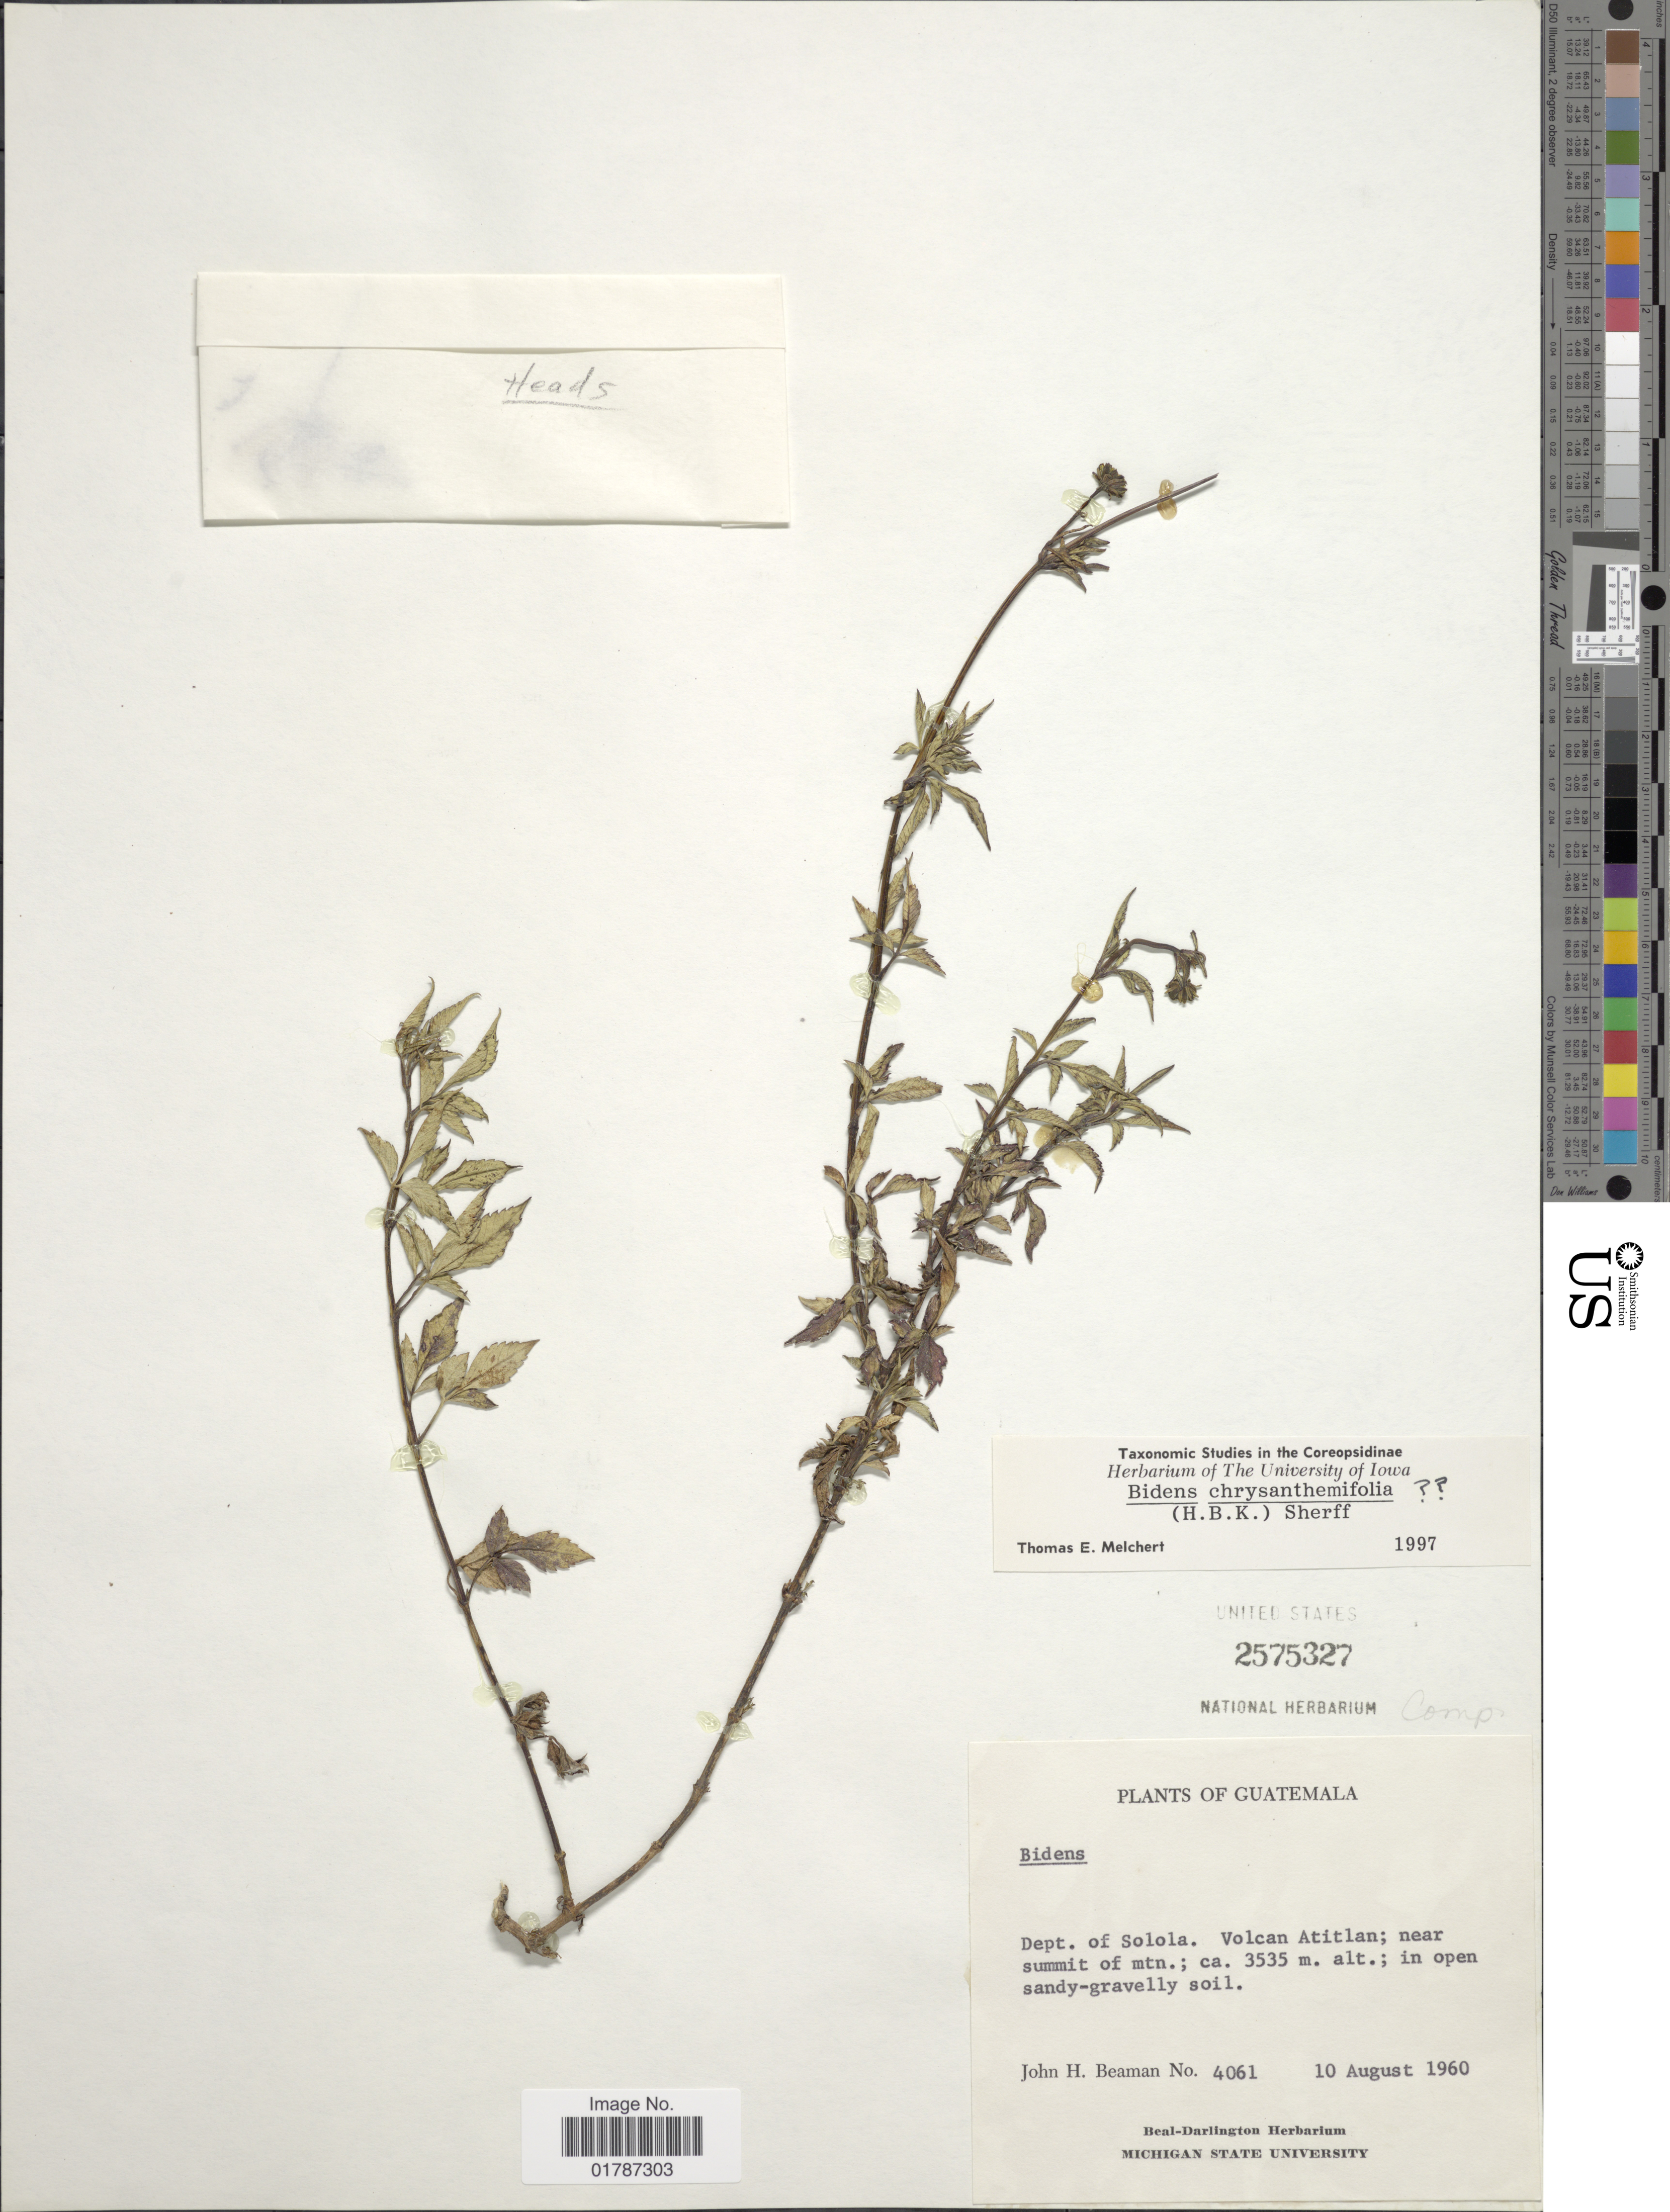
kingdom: Plantae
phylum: Tracheophyta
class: Magnoliopsida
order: Asterales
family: Asteraceae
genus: Bidens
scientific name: Bidens chrysanthemifolia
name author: (Kunth) Sherff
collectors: J. H. Beaman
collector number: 4061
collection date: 1960-08-10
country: Guatemala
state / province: Sololá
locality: Dept. of Solola, Volcan Atitlan, near summit of mtn.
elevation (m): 3535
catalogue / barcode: US 2575327